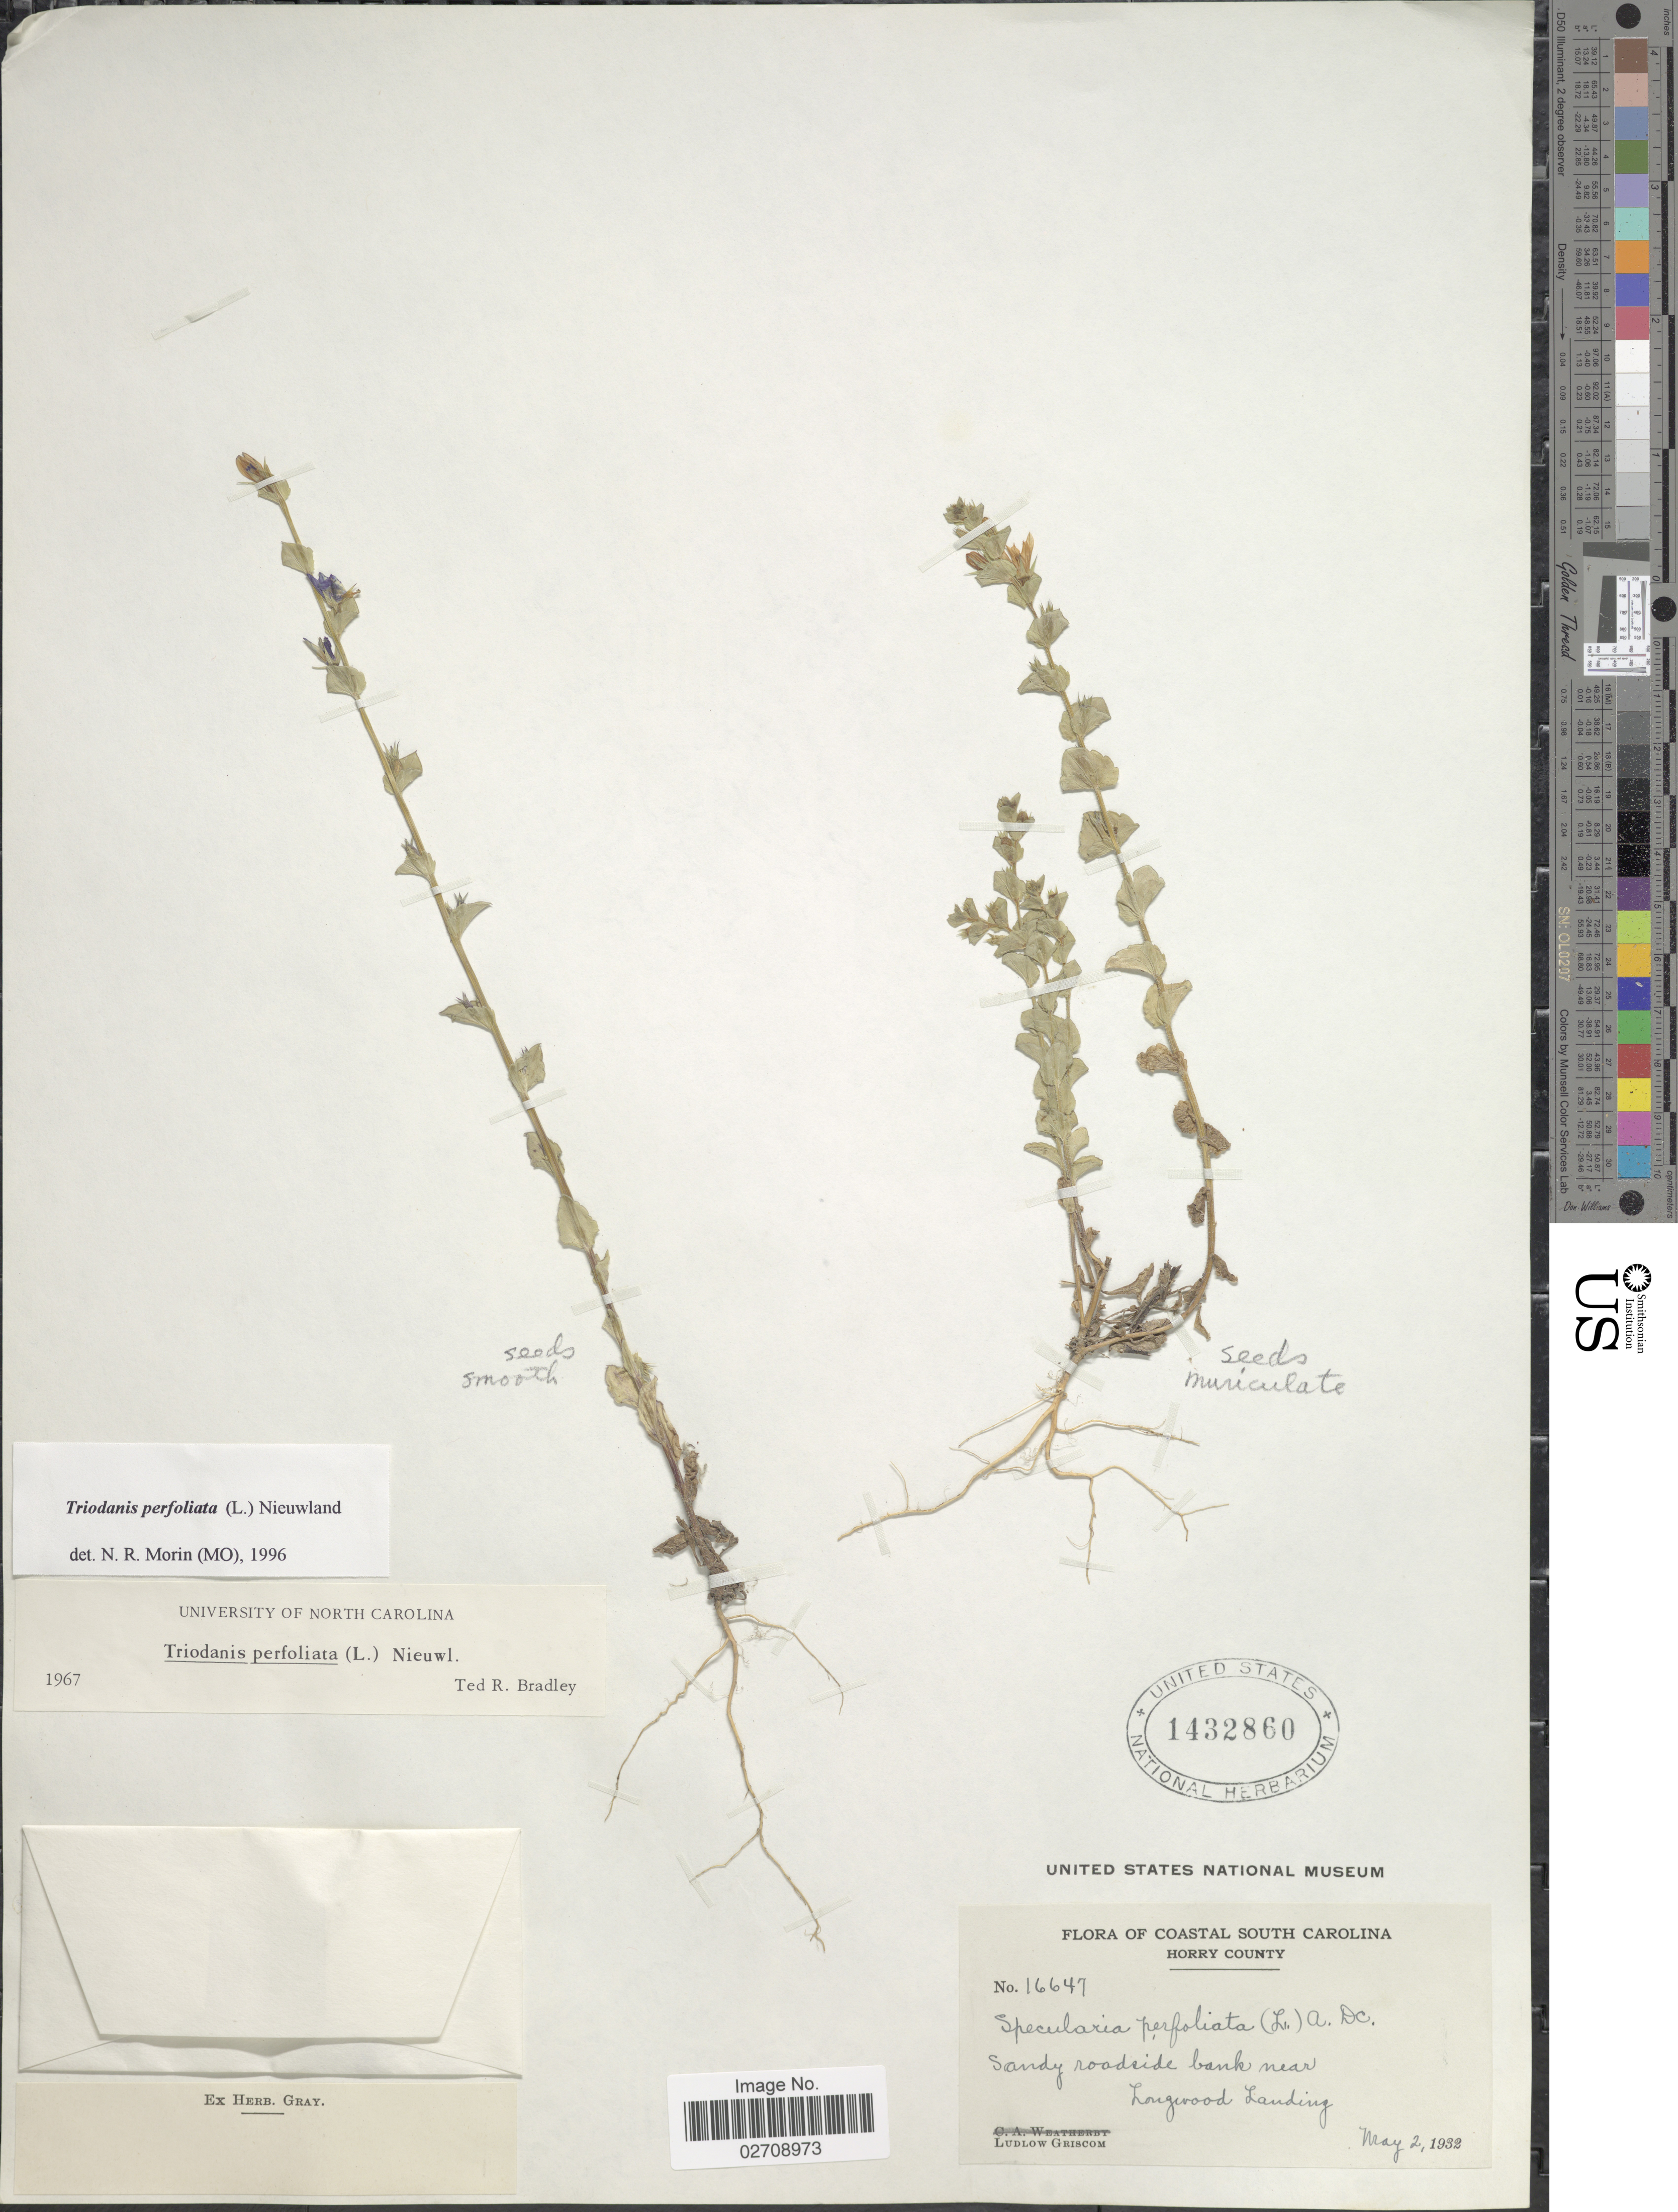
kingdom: Plantae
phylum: Tracheophyta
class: Magnoliopsida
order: Asterales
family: Campanulaceae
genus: Triodanis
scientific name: Triodanis perfoliata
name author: (L.) Nieuwl.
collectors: L. Griscom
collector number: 16647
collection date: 1932-05-02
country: United States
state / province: South Carolina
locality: Coastal South Carolina. Horry County. Bank near Longwood Landing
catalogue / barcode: US 1432860